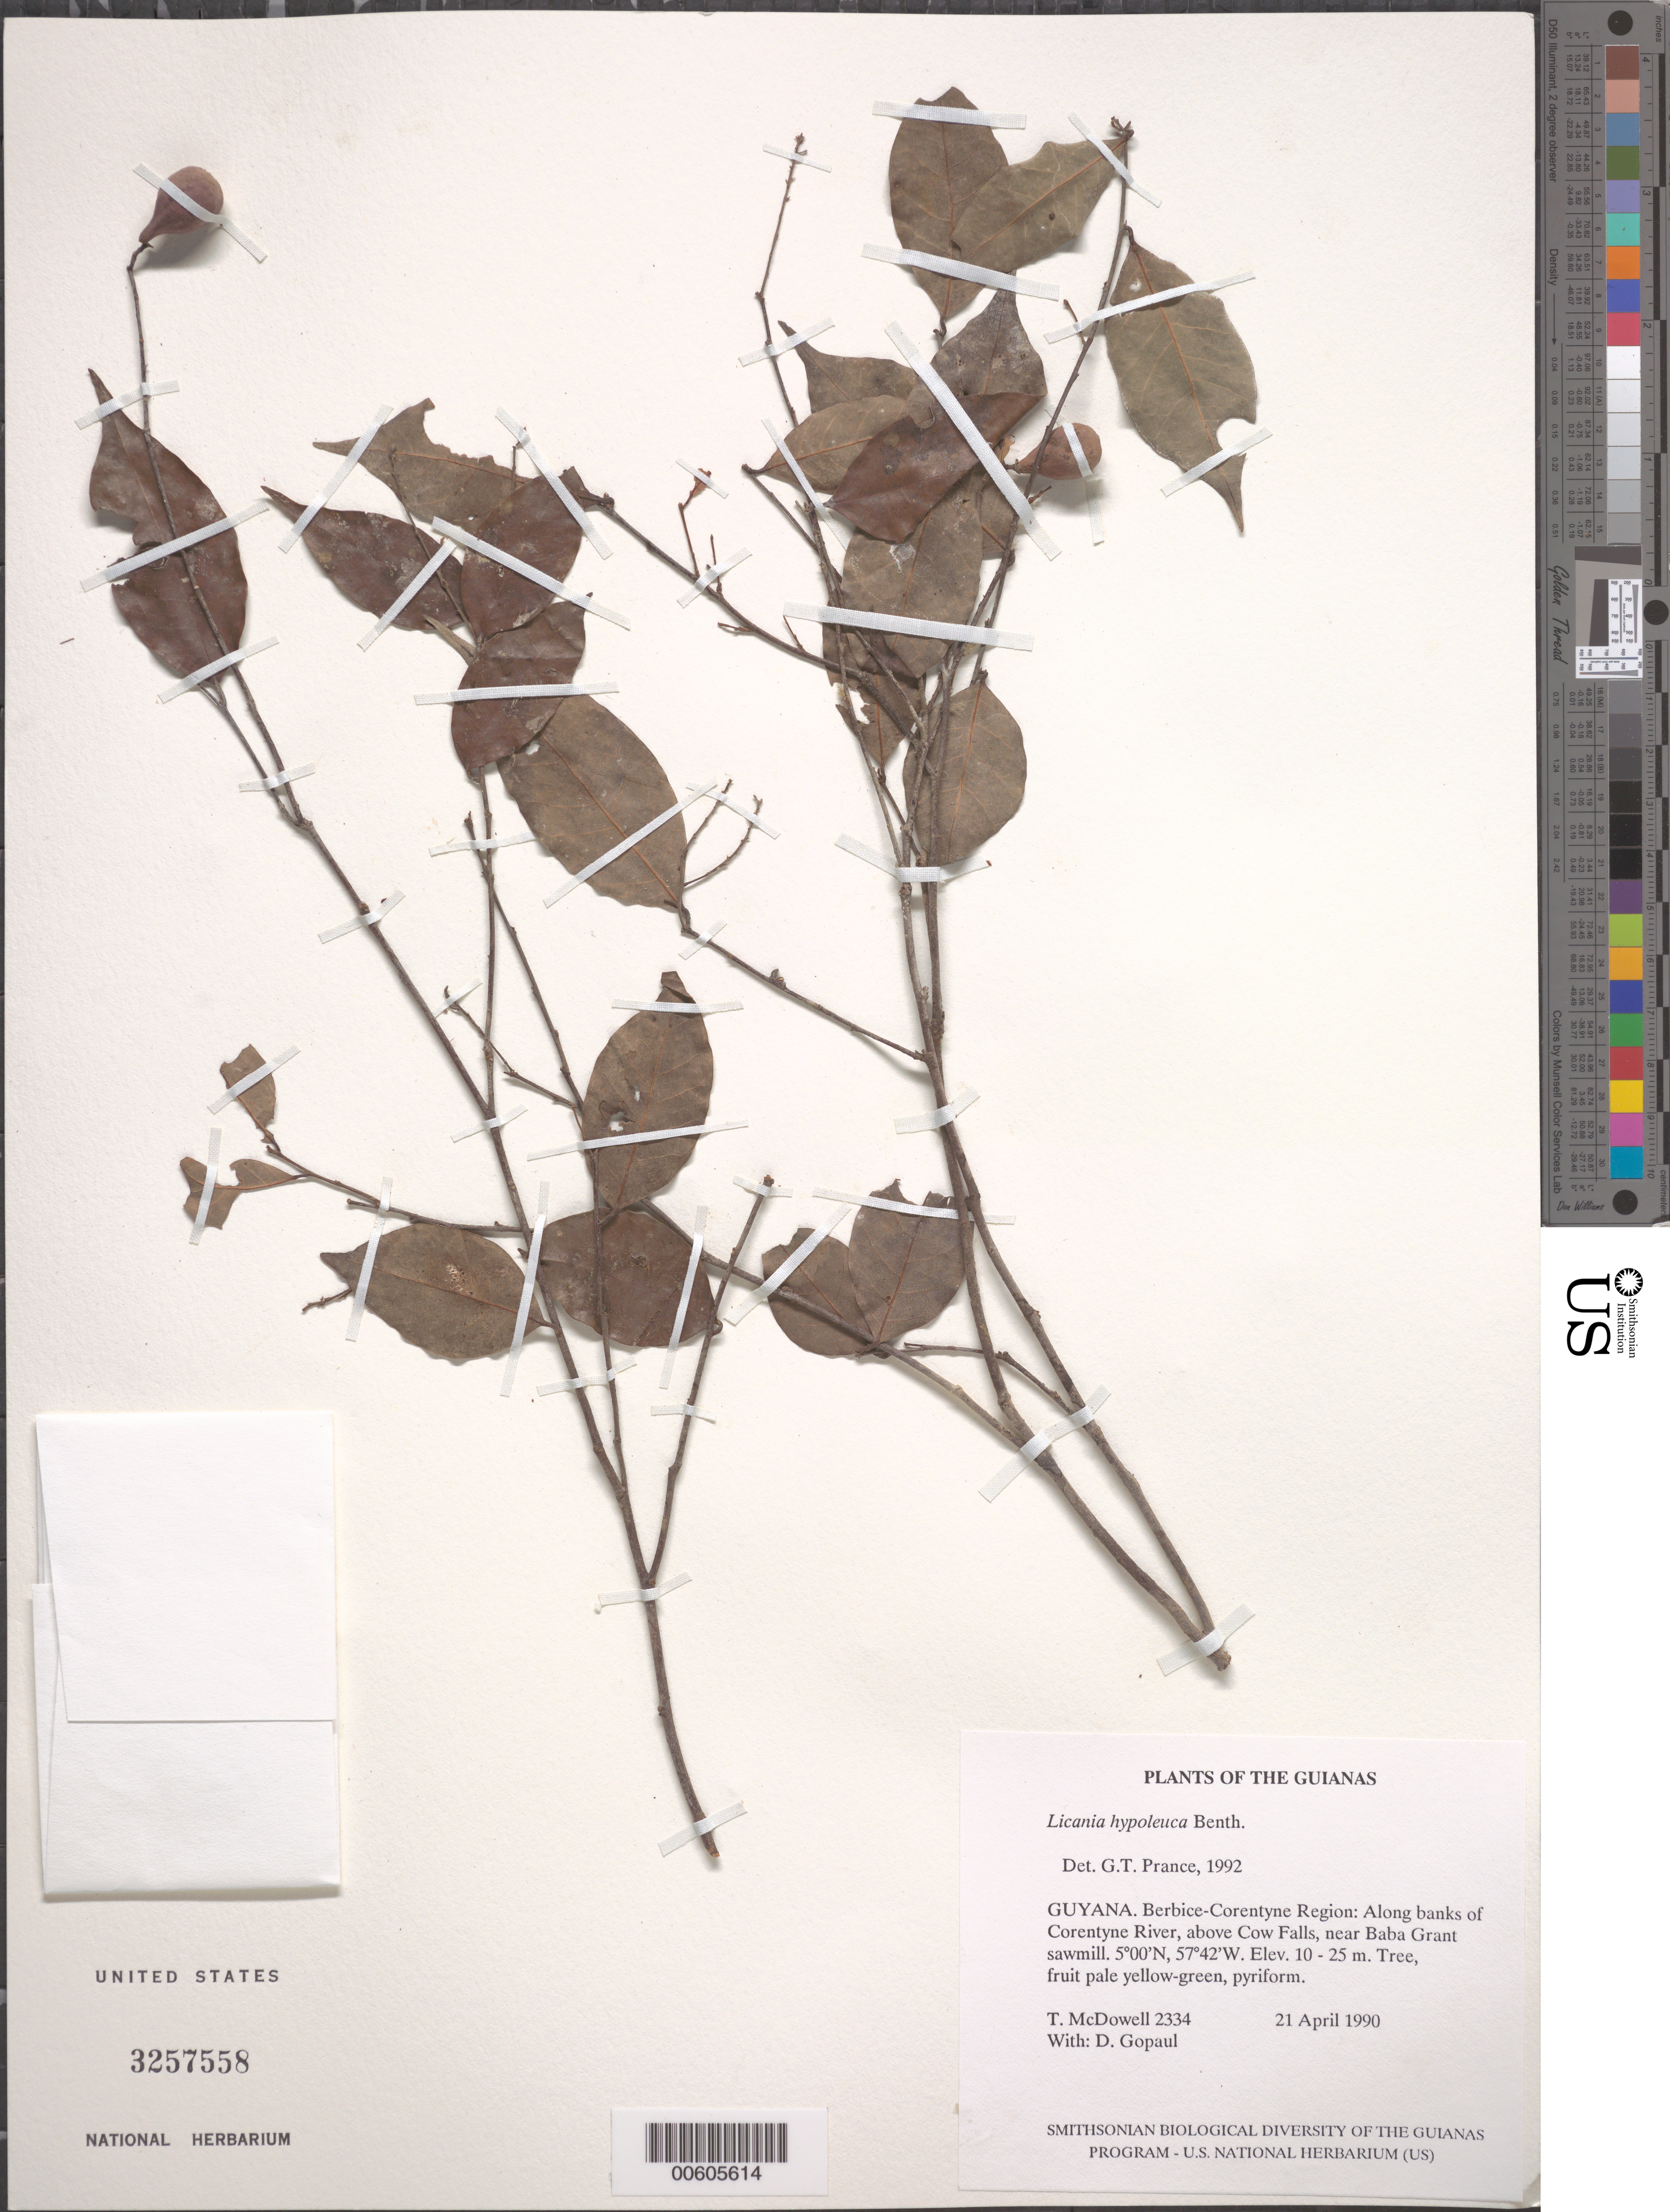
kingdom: Plantae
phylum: Tracheophyta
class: Magnoliopsida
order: Malpighiales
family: Chrysobalanaceae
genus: Licania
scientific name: Licania hypoleuca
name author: Benth.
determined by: Prance, G. T.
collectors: T. McDowell & D. Gopaul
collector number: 2334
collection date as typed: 18 April 1990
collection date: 1990-04-18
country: Guyana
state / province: E. Berbice-Corentyne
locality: Along banks of Corentyne River, above Cow Falls, near Baba Grant sawmill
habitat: Along river and in nearby forest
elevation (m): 10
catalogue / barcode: US 3257558